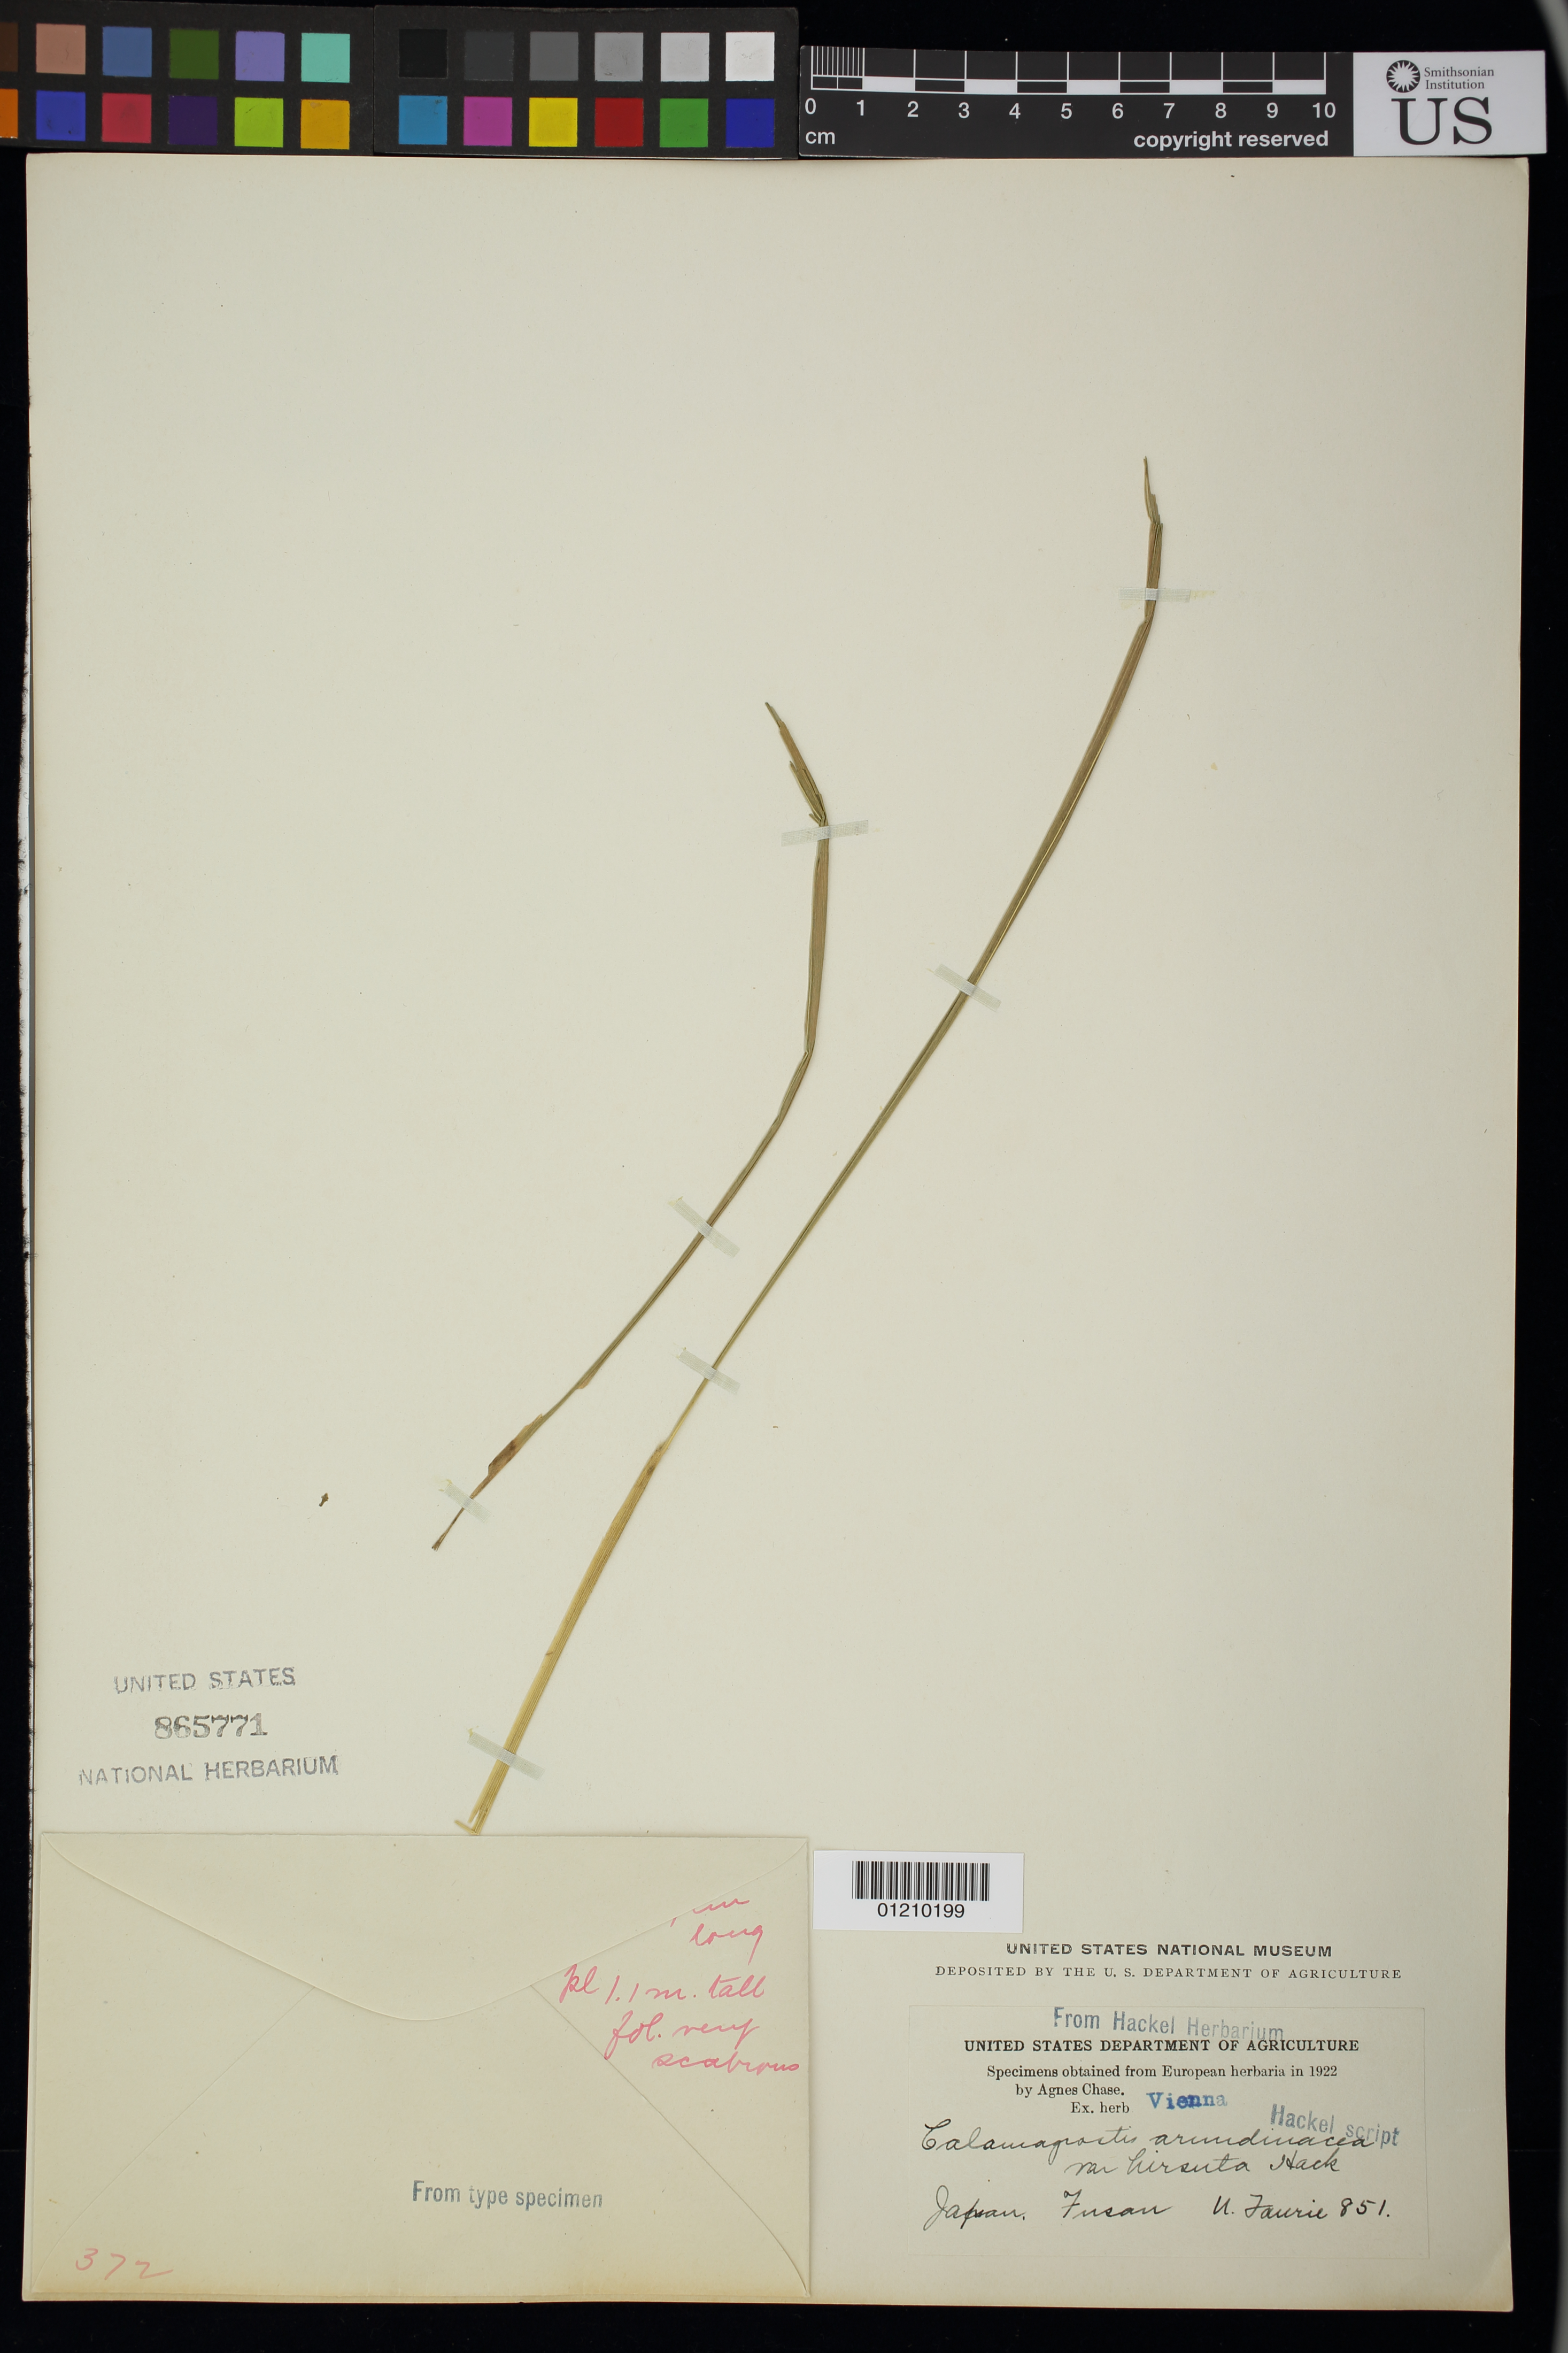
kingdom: Plantae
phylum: Tracheophyta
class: Liliopsida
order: Poales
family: Poaceae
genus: Calamagrostis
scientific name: Calamagrostis arundinacea var. hirsuta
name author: Hack.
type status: Possible Type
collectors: U. Faurie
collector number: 851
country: Japan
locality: Fusan.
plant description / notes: Fragmentary material of type specimen ex herb.Vienna.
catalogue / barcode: US 865771